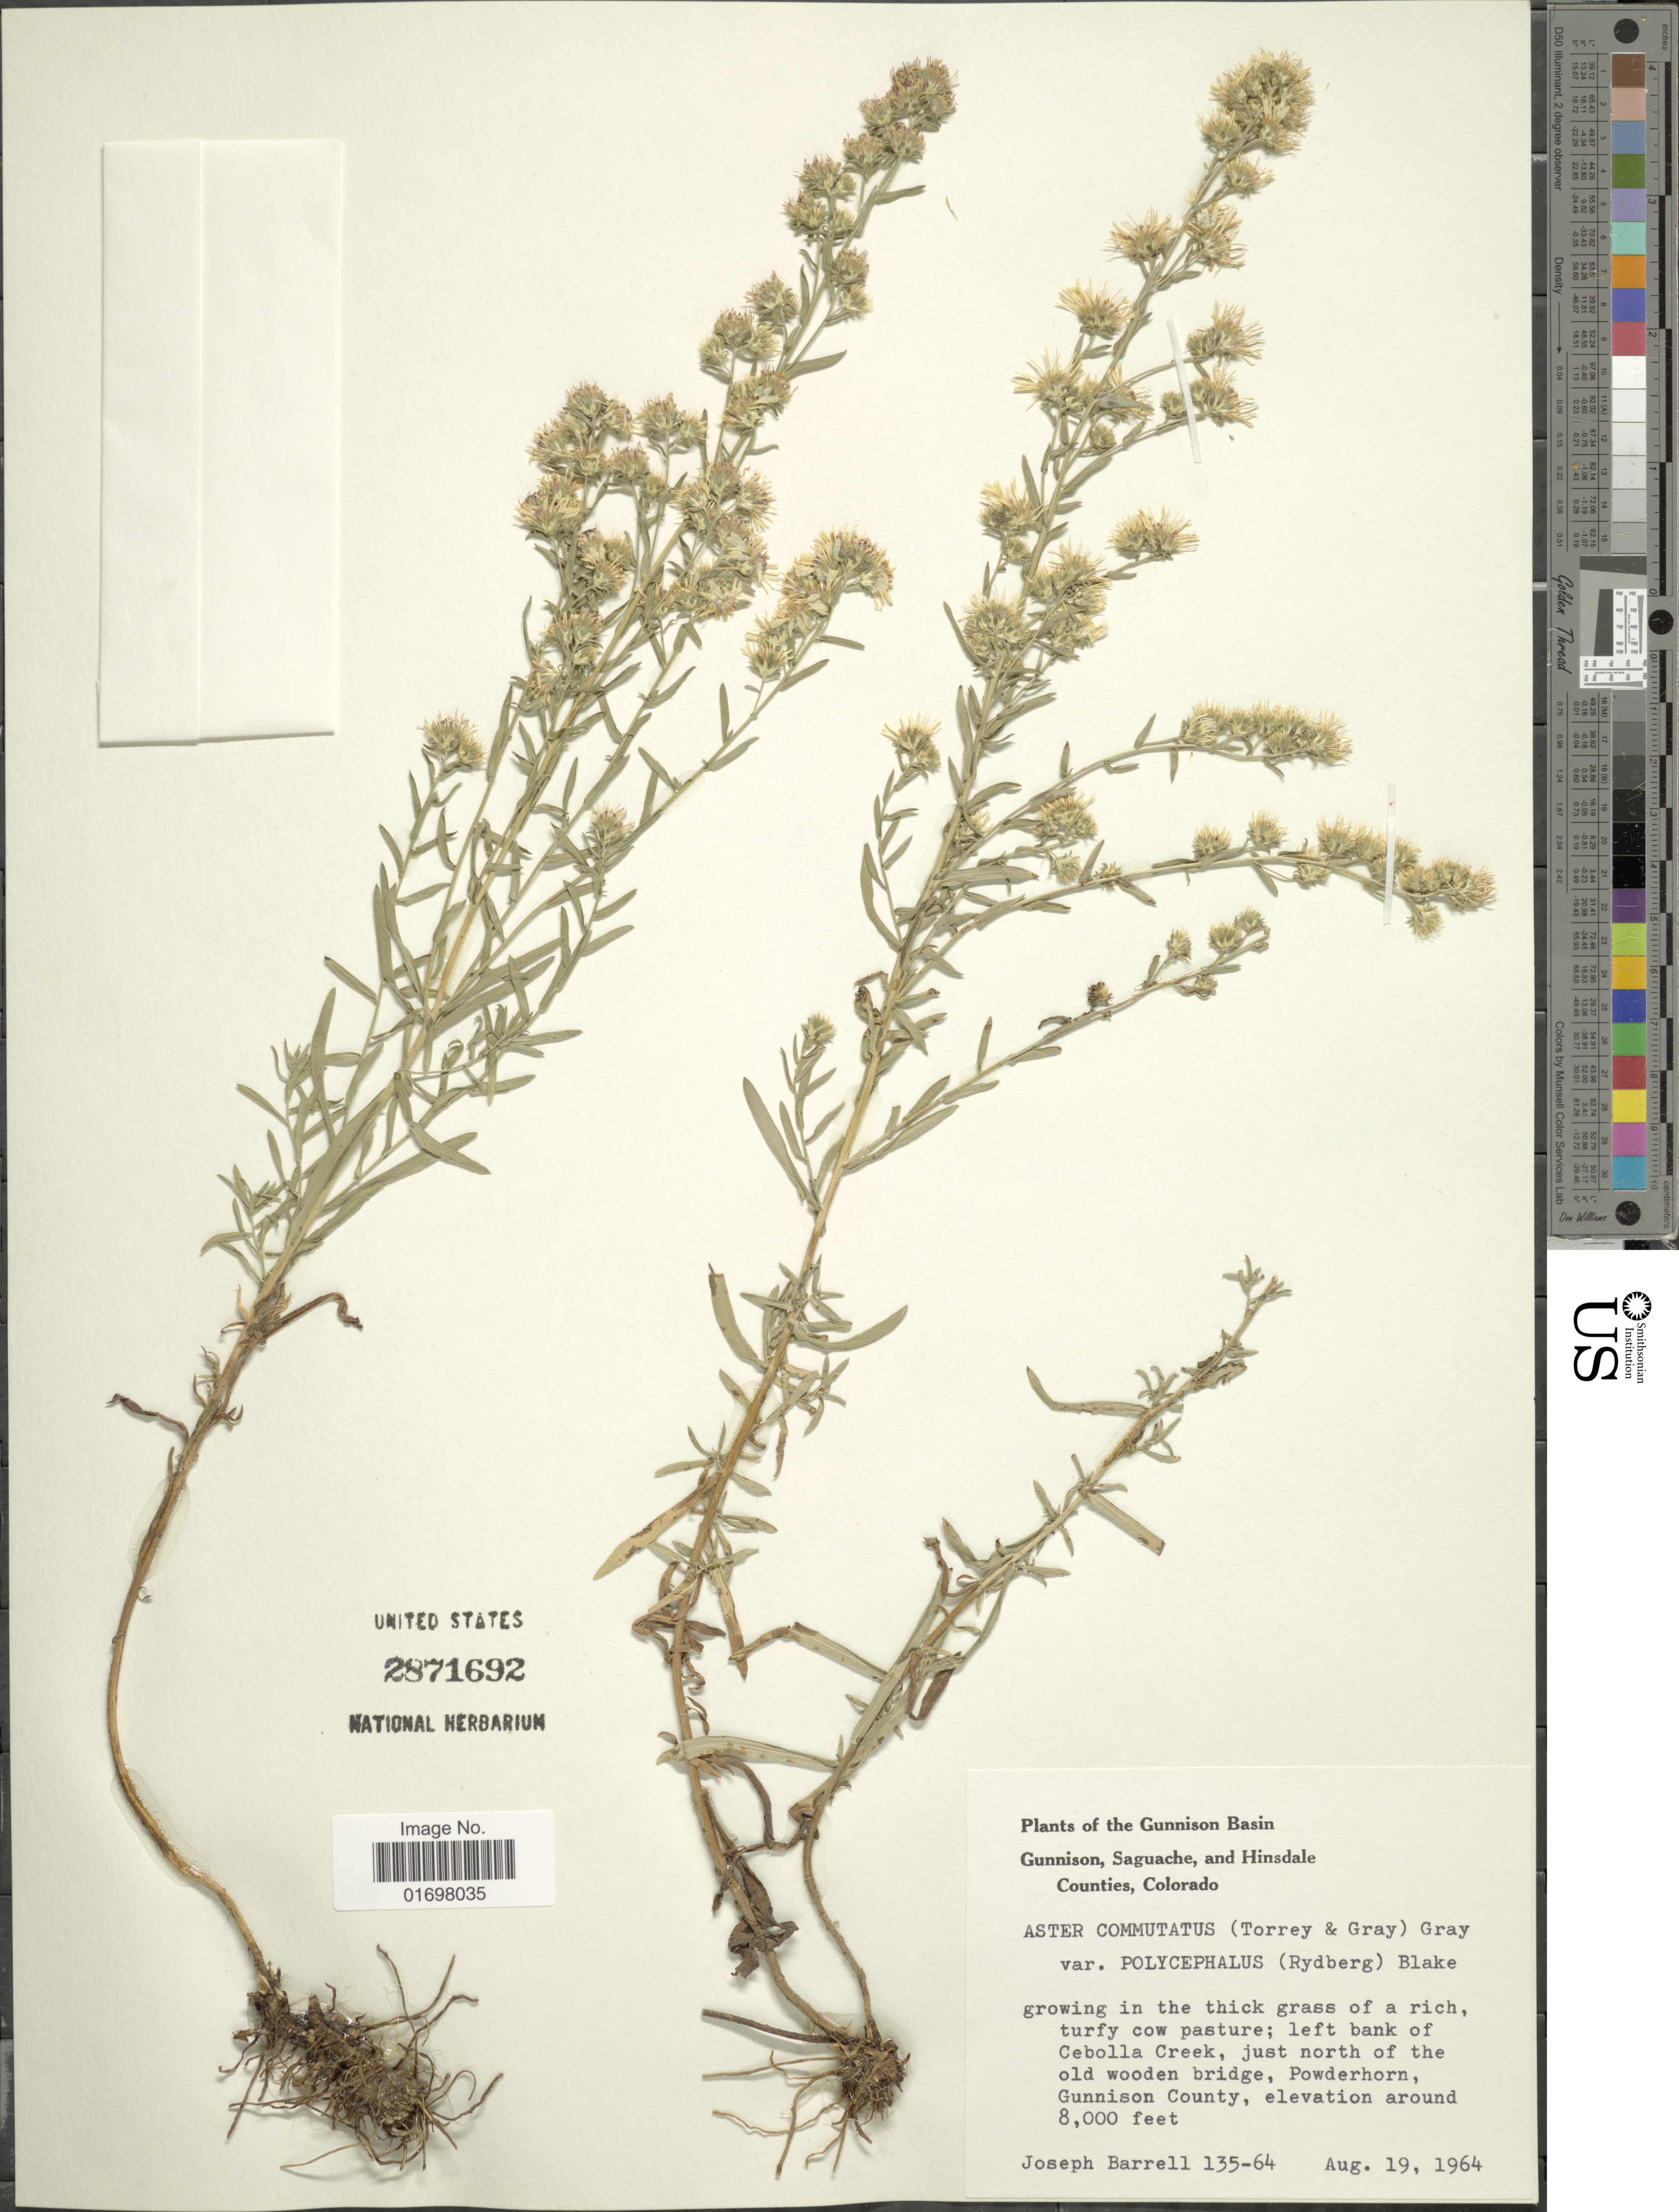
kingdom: Plantae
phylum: Tracheophyta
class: Magnoliopsida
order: Asterales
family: Asteraceae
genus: Symphyotrichum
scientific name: Symphyotrichum falcatum var. commutatum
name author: (Torr. & A. Gray) G.L. Nesom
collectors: J. Barrell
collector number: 135-64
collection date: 1964-08-19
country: United States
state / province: Texas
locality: Gunnison Basin, just north of the old wooden bridge, Powderhorn, Gunnison County.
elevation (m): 2438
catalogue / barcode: US 2871692